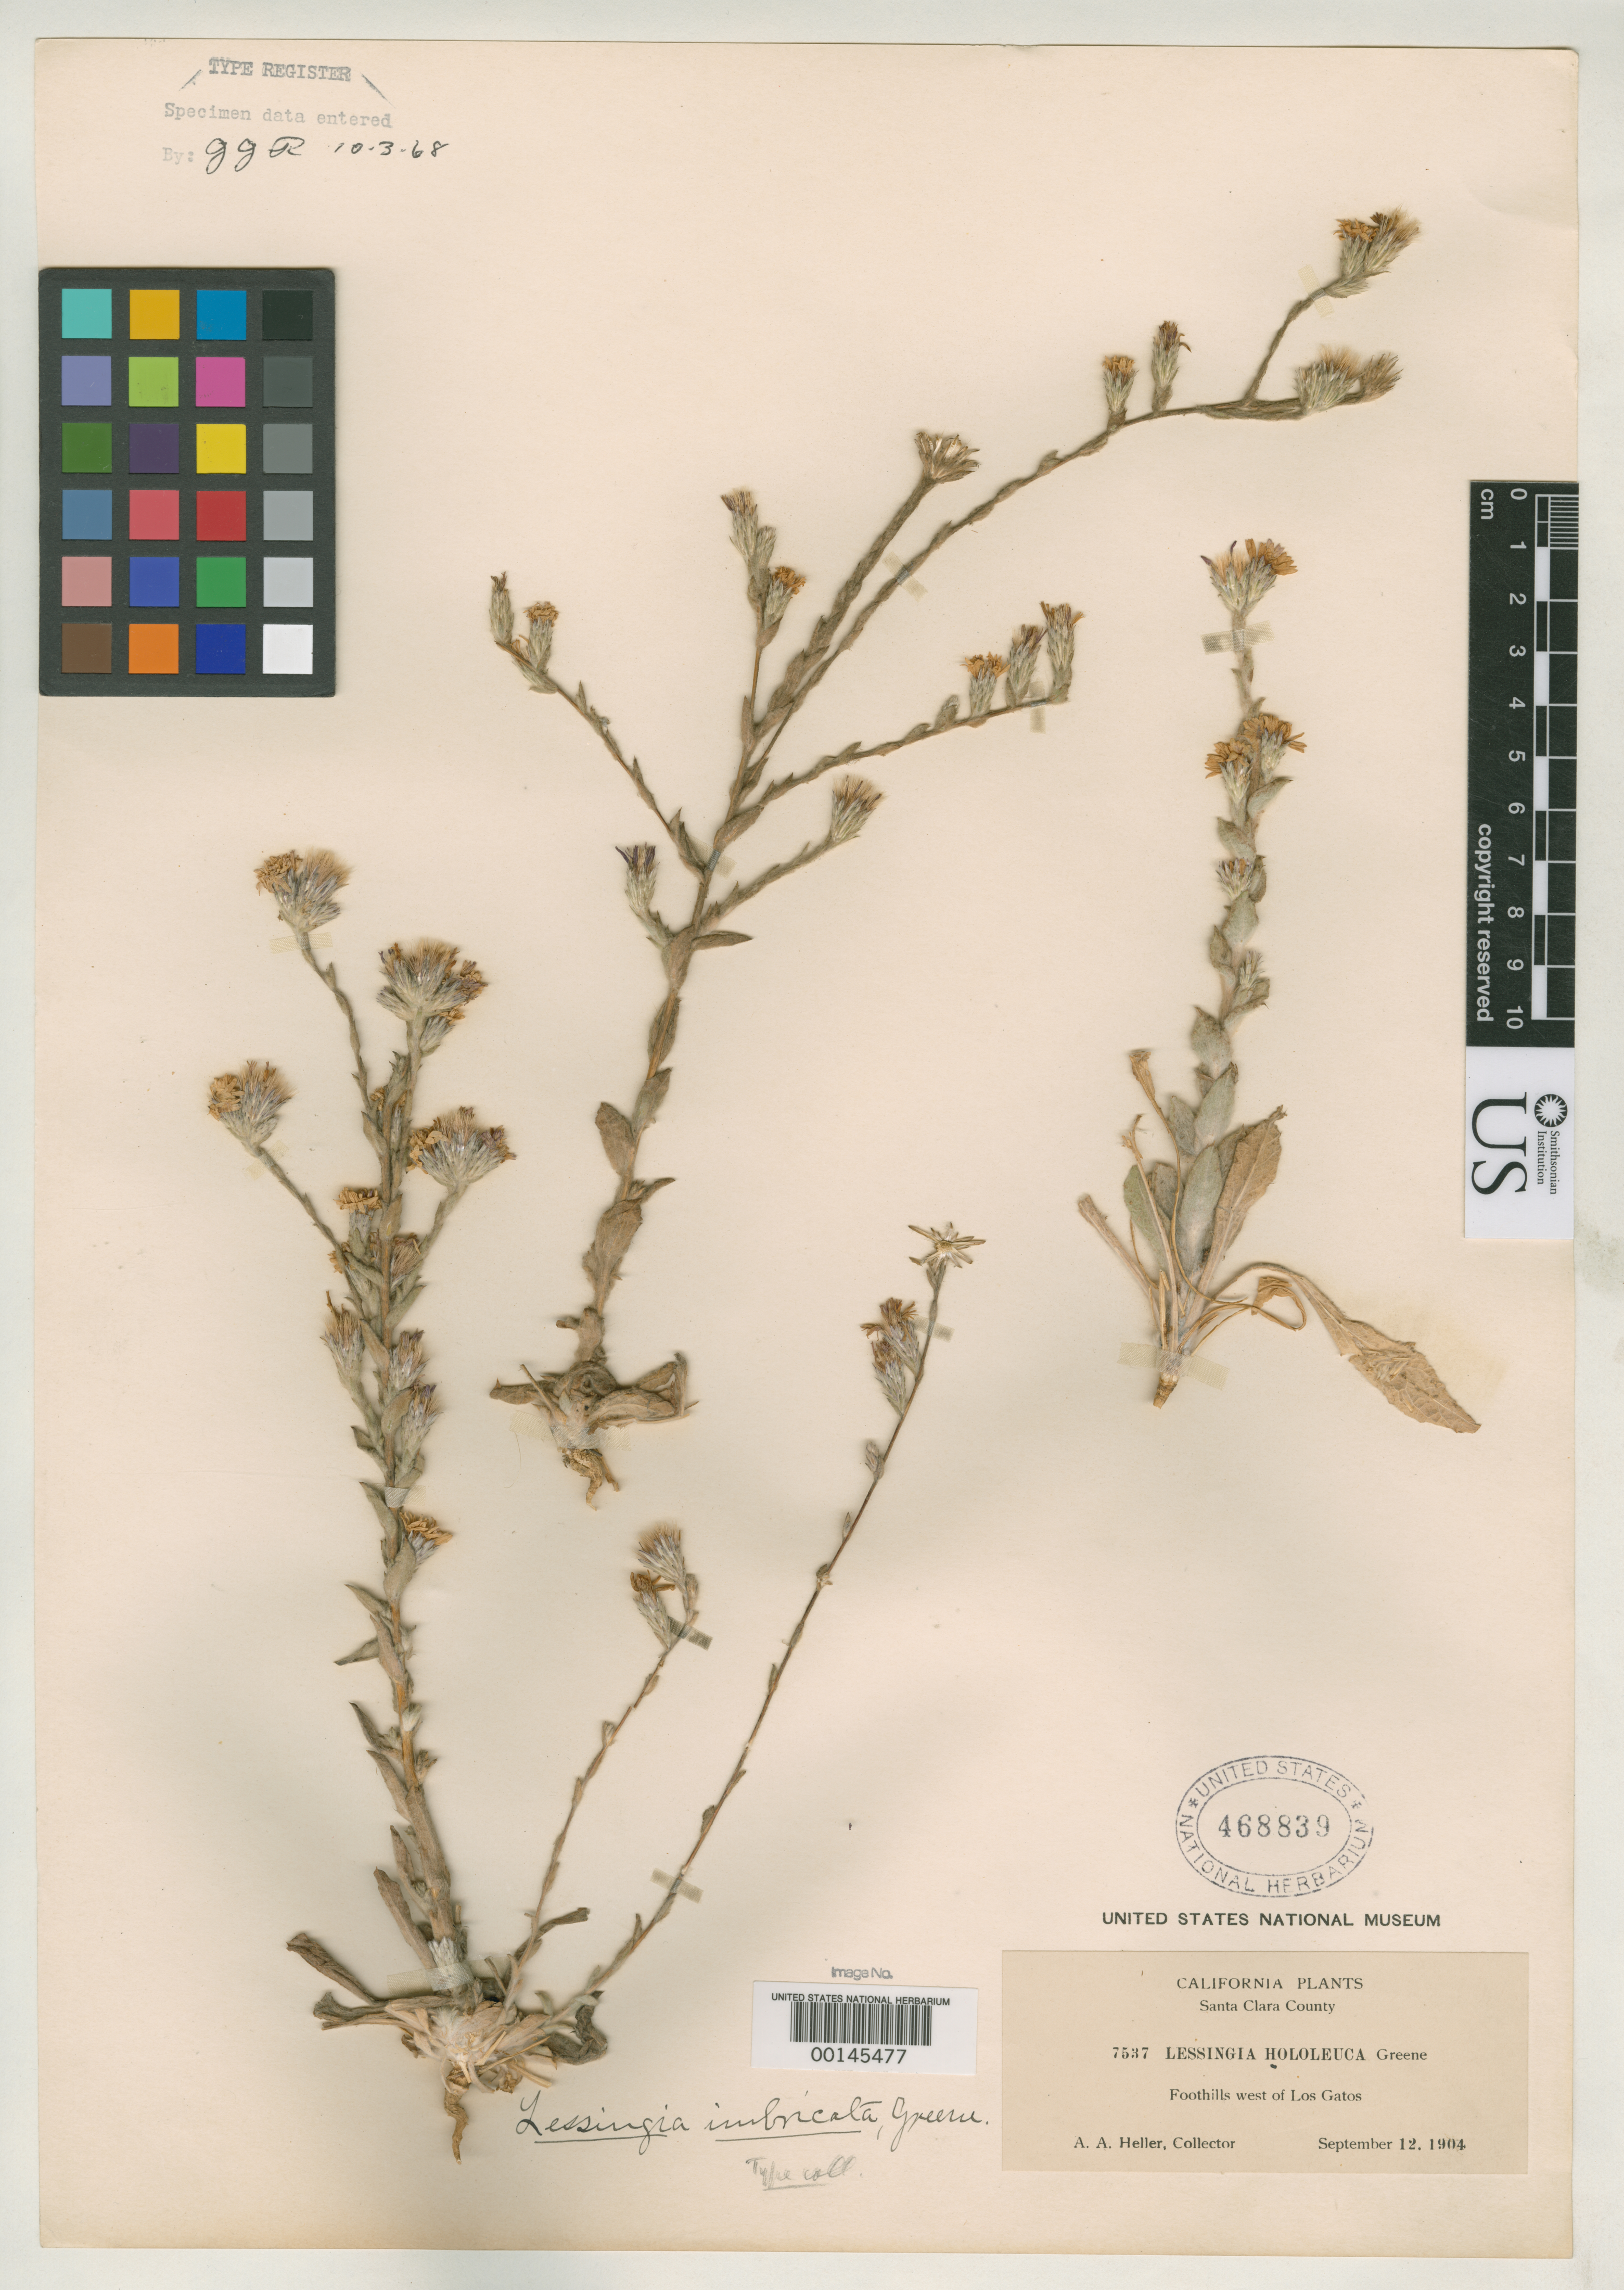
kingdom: Plantae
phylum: Tracheophyta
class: Magnoliopsida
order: Asterales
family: Asteraceae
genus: Lessingia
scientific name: Lessingia imbricata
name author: Greene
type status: Isotype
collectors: A. A. Heller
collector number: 7537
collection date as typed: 12 Sep 1904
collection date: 1904-09-12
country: United States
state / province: California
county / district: Santa Clara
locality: Los Gatos.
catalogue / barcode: US 468839